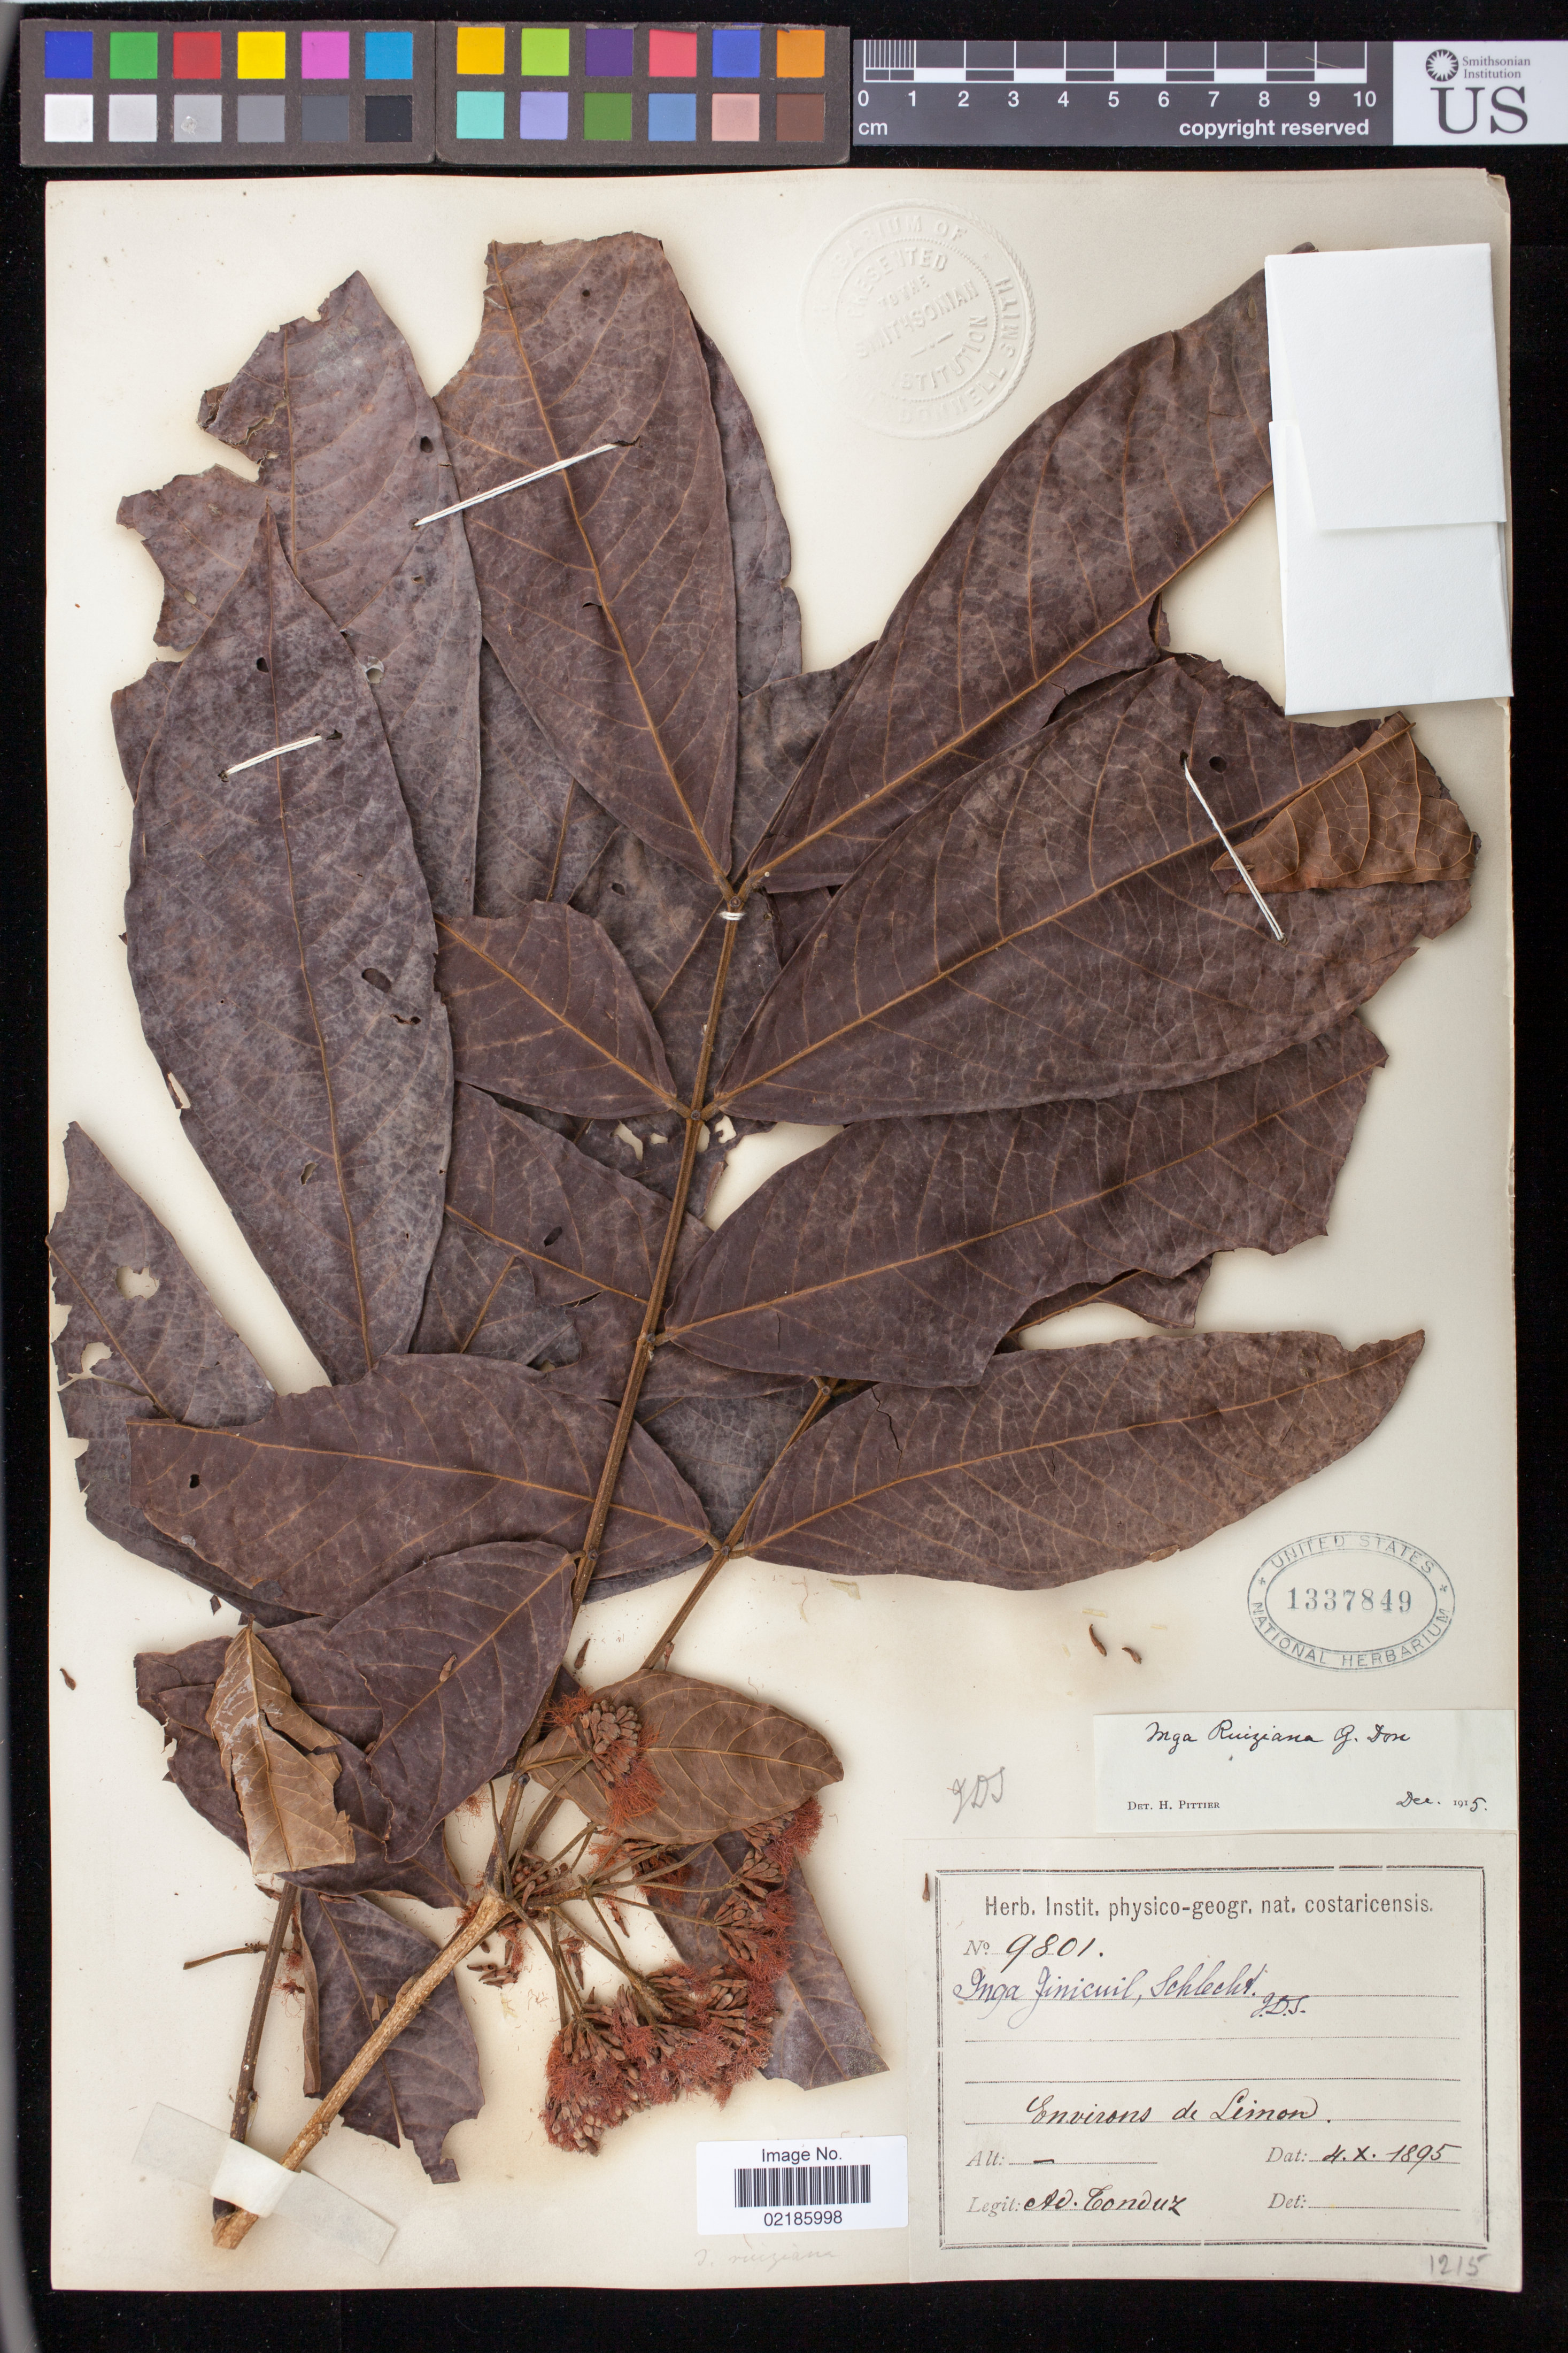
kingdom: Plantae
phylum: Tracheophyta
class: Magnoliopsida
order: Fabales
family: Fabaceae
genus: Inga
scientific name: Inga ruiziana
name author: G. Don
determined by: Pittier, H.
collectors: A. Tonduz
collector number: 9801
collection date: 1895-10-04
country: Costa Rica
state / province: Limón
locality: Environs de Limon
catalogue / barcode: US 1337849